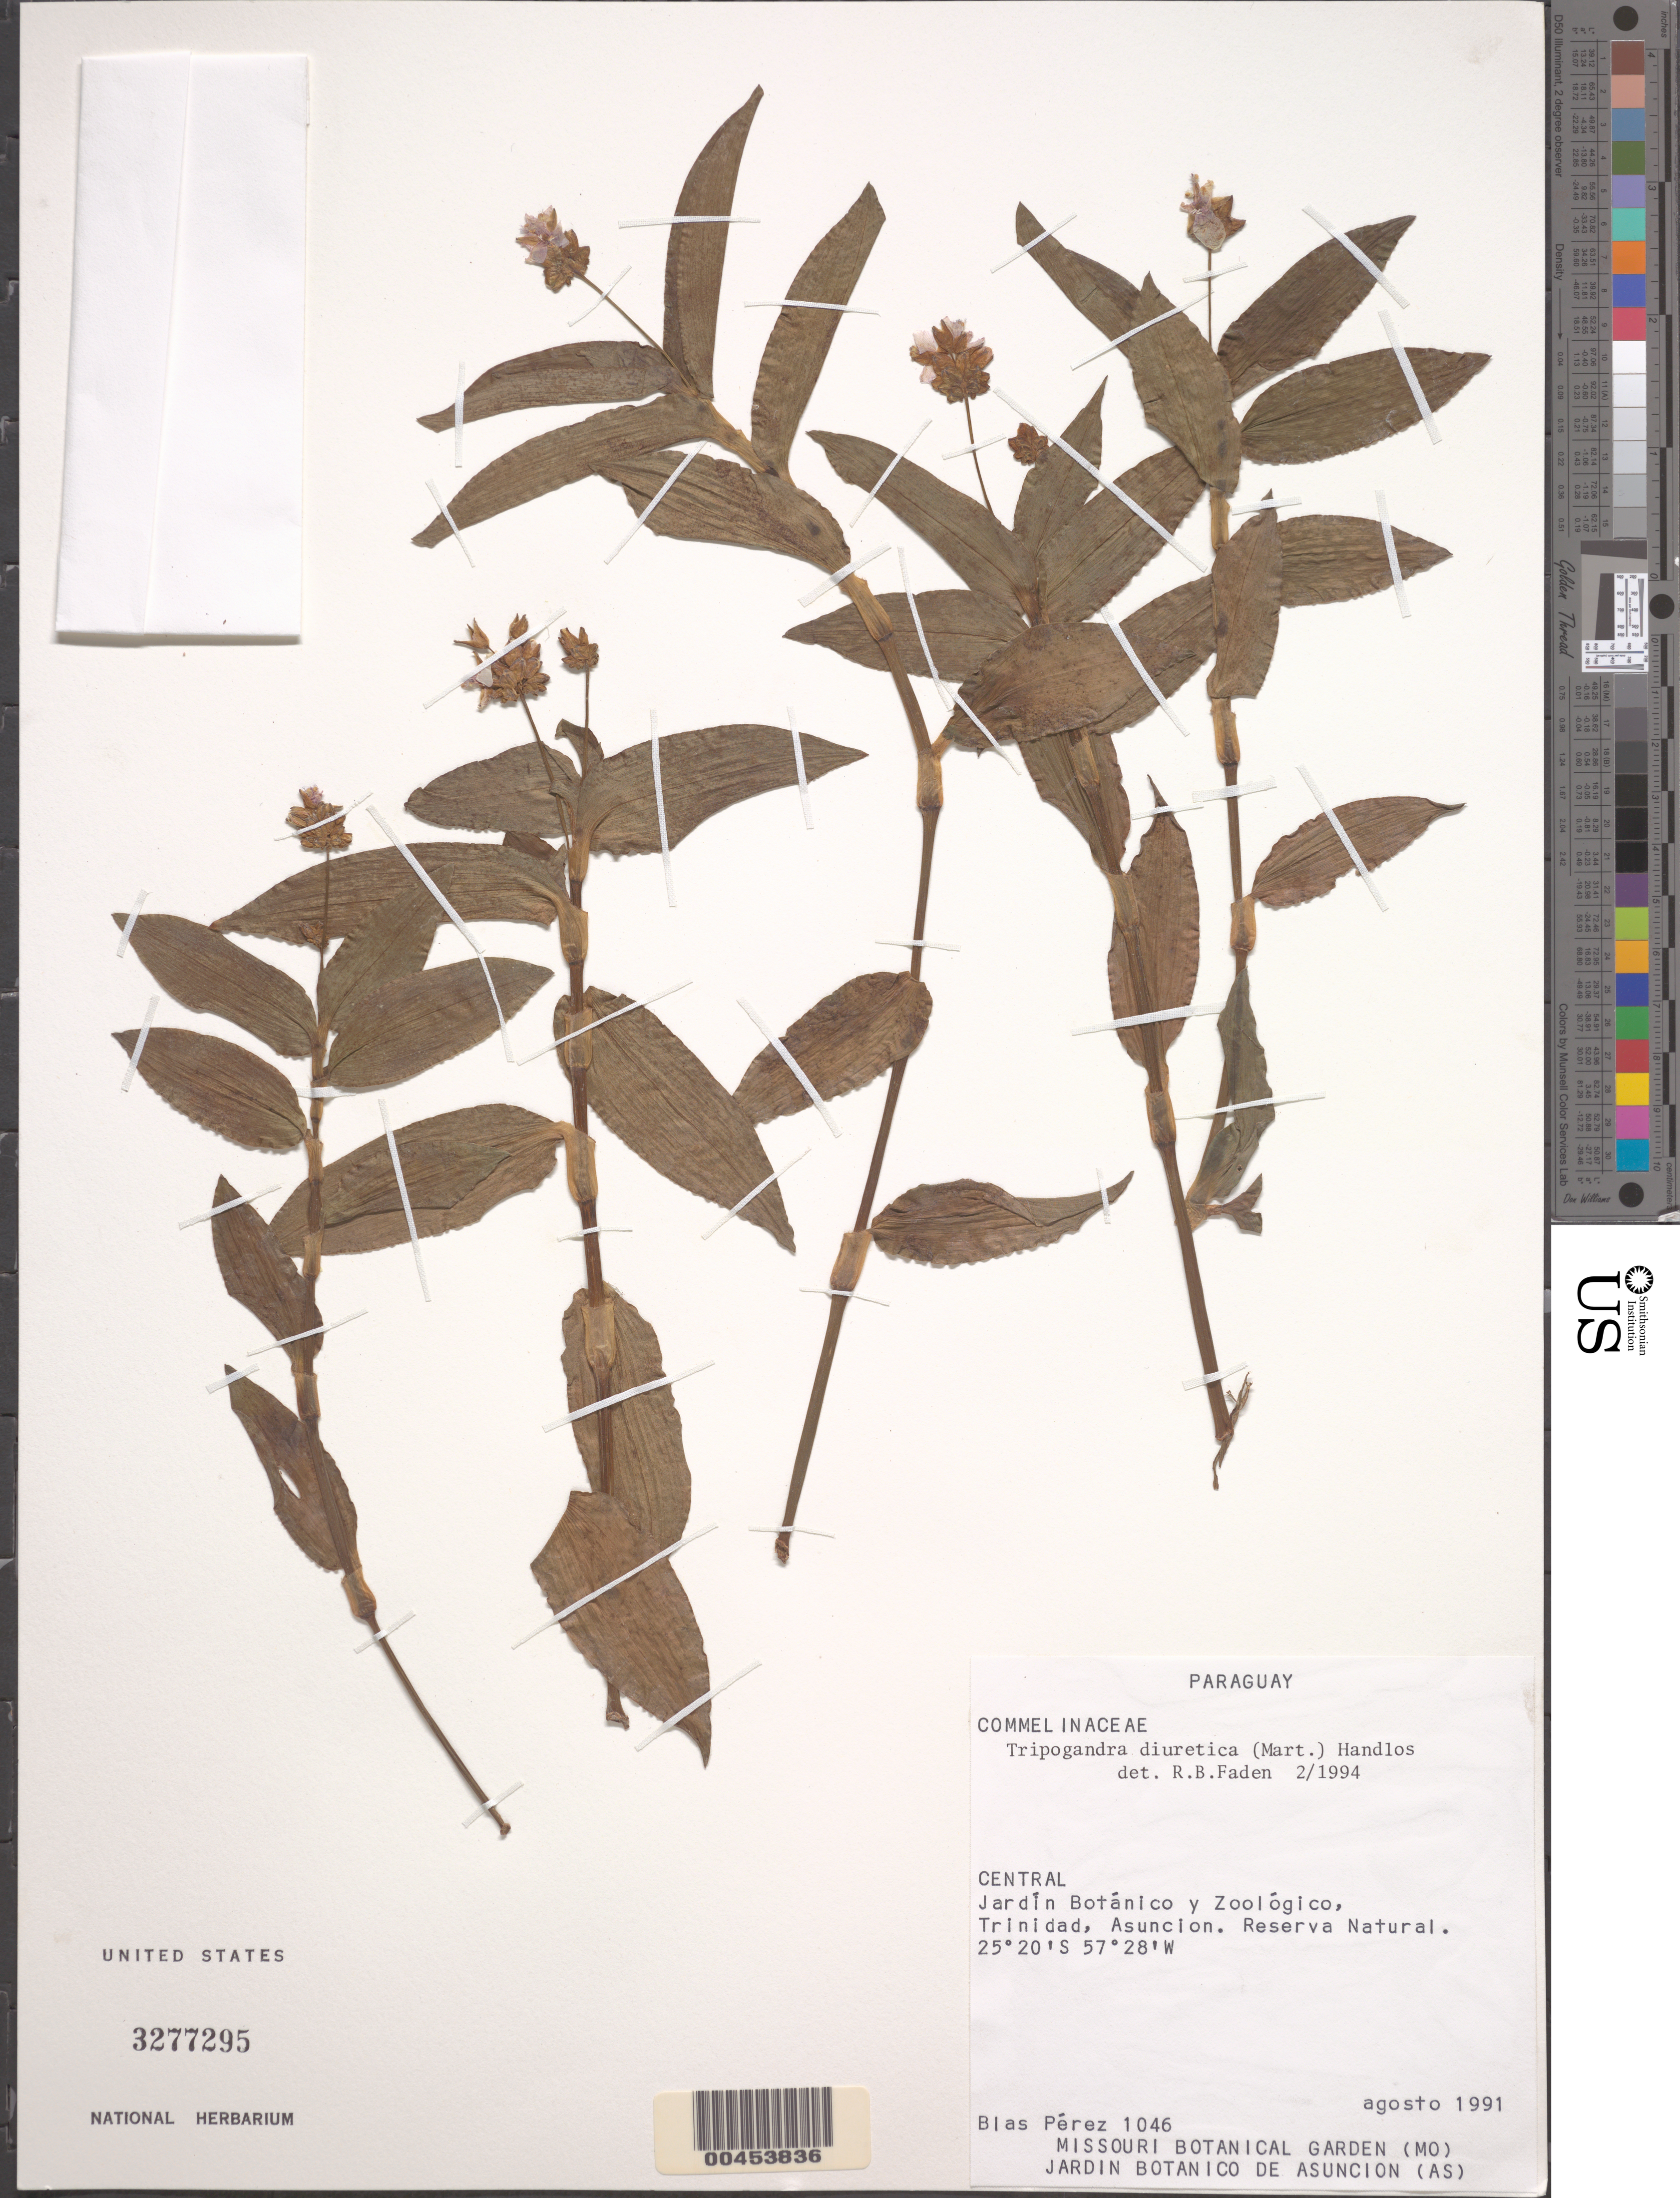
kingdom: Plantae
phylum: Tracheophyta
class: Liliopsida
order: Commelinales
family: Commelinaceae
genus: Tripogandra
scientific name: Tripogandra diuretica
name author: (Mart.) Handlos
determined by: Faden, Robert B., (US), Smithsonian Institution - National Museum of Natural History (UNITED STATES)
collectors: B. Pérez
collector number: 1046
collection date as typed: Aug 1991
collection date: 1991-08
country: Paraguay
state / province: Central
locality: Jardin botanical and zoo, trinidad. asuncion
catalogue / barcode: US 3277295